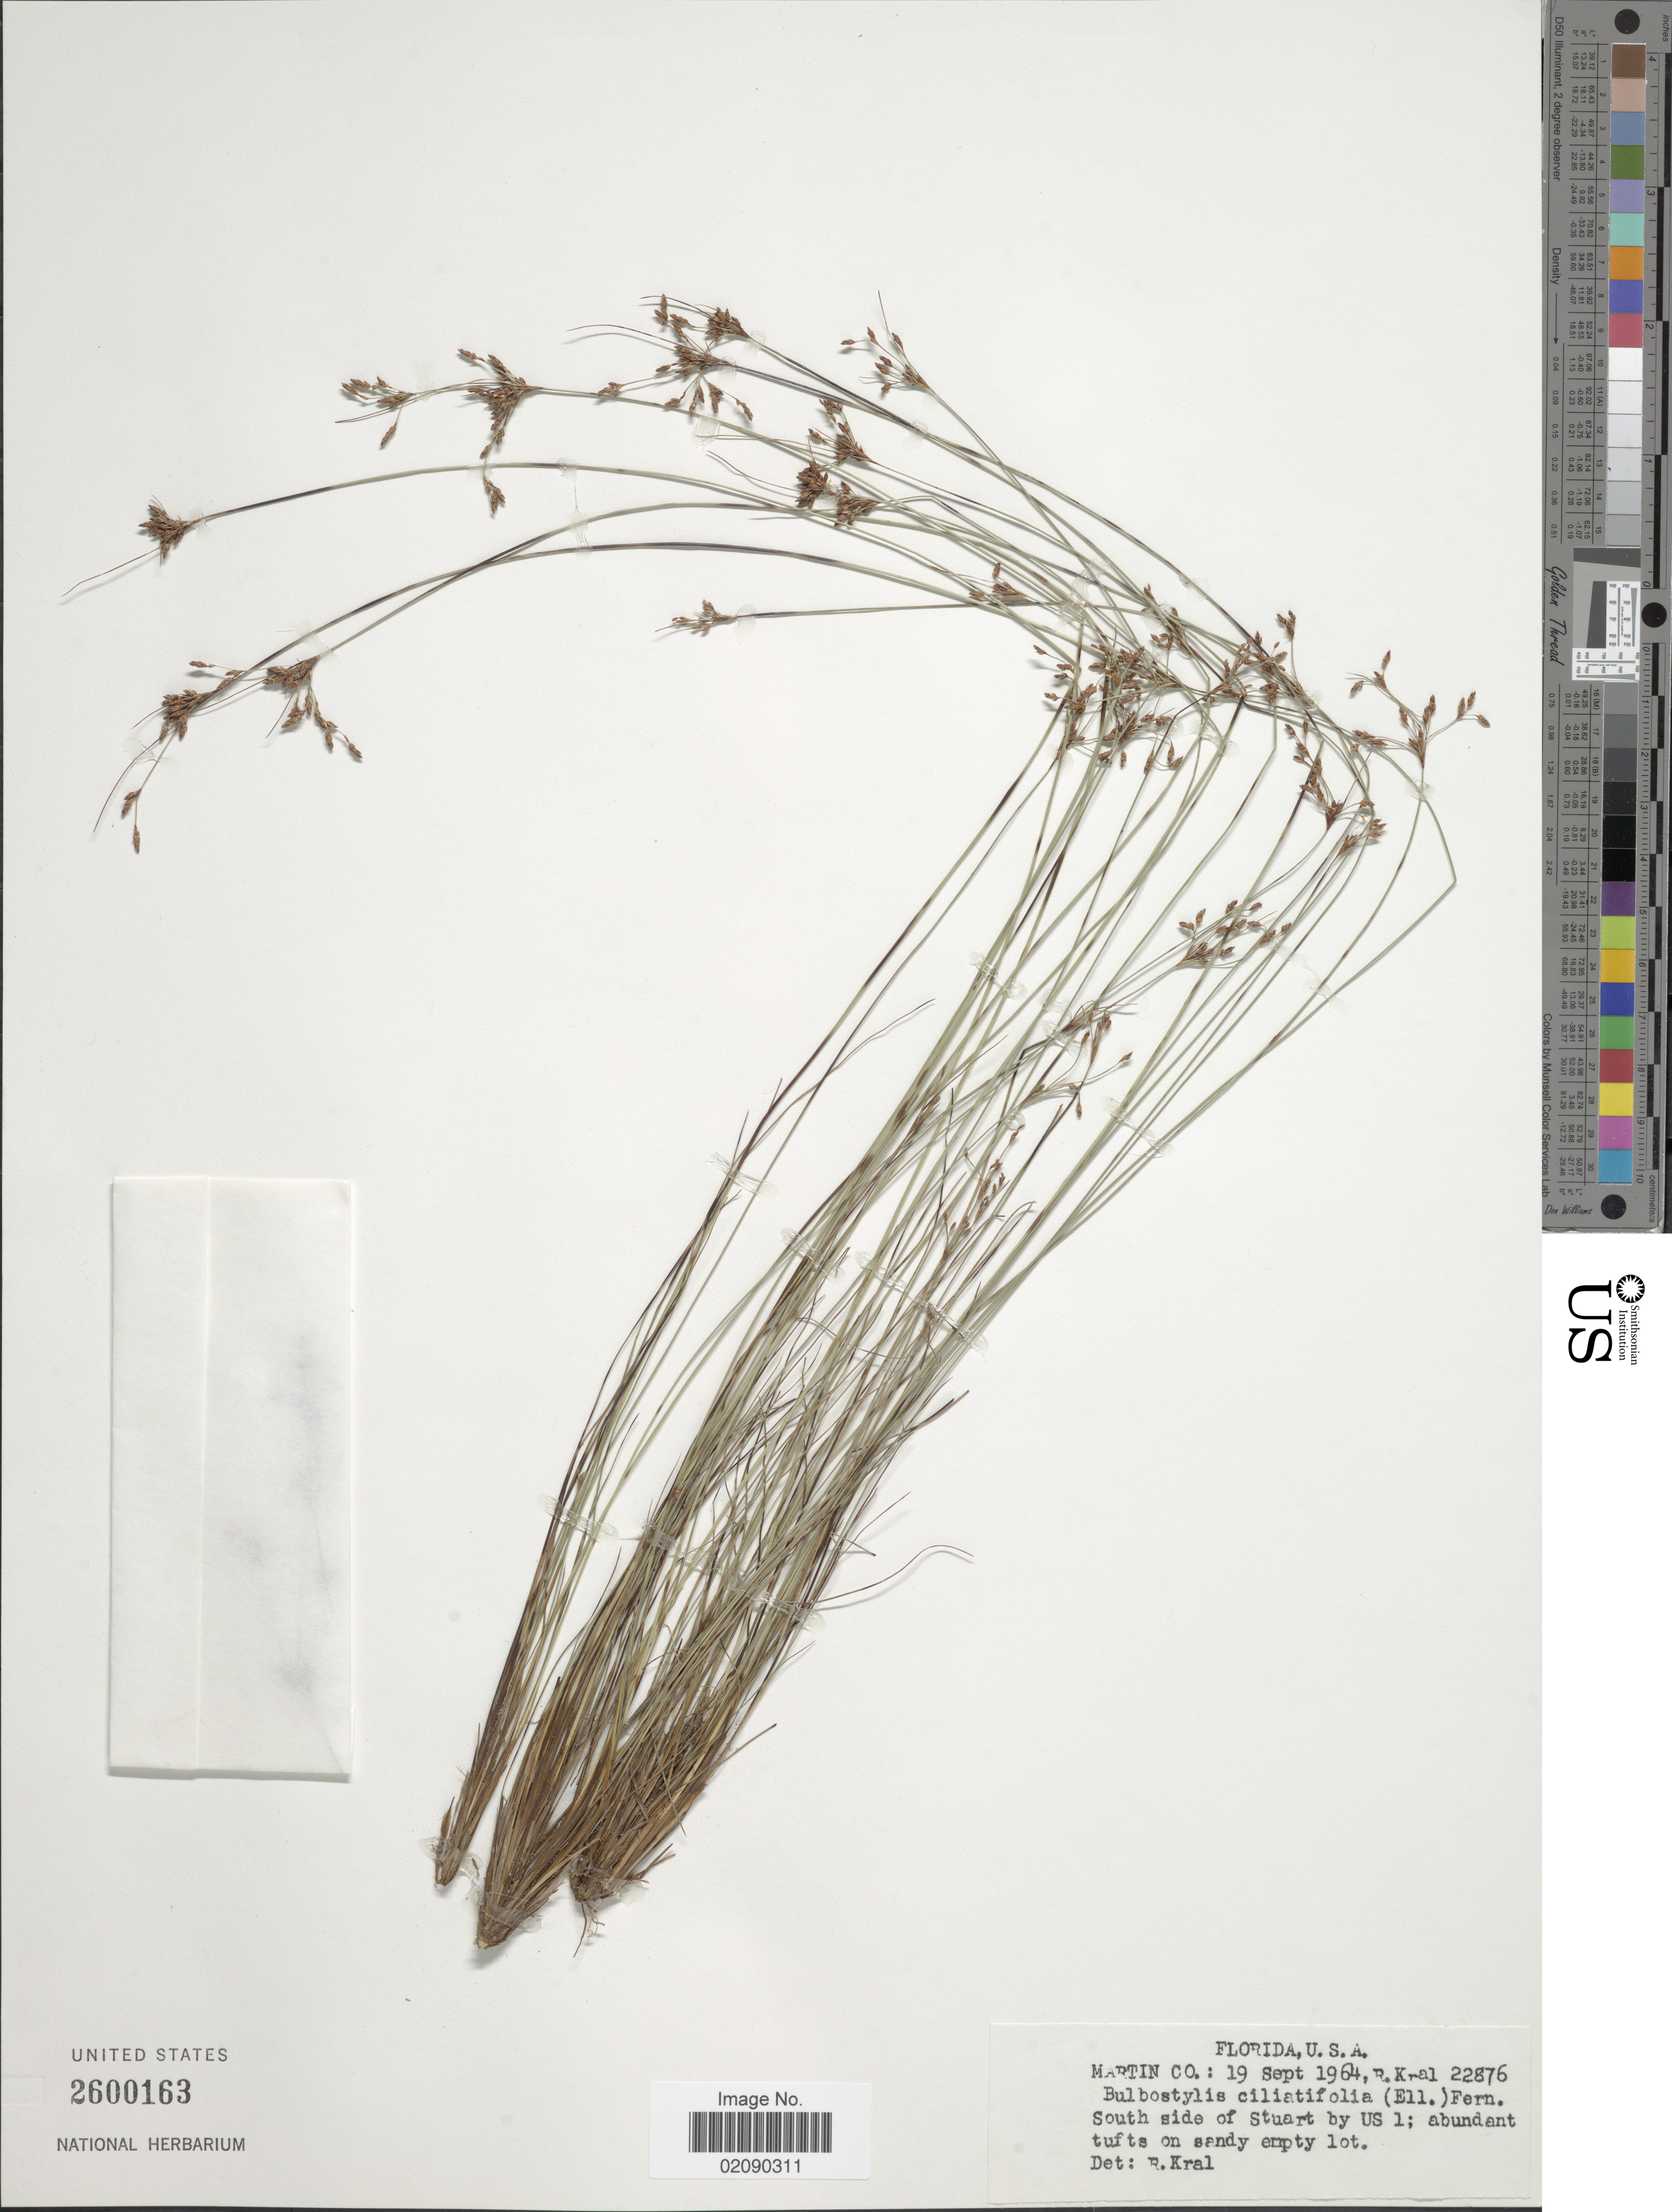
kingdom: Plantae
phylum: Tracheophyta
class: Liliopsida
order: Poales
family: Cyperaceae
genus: Bulbostylis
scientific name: Bulbostylis ciliatifolia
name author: (Elliott) Fernald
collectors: R. Kral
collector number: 22876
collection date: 1964-09-19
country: United States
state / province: Florida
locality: Martin Co. South side of Stuart by US 1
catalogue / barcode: US 2600163